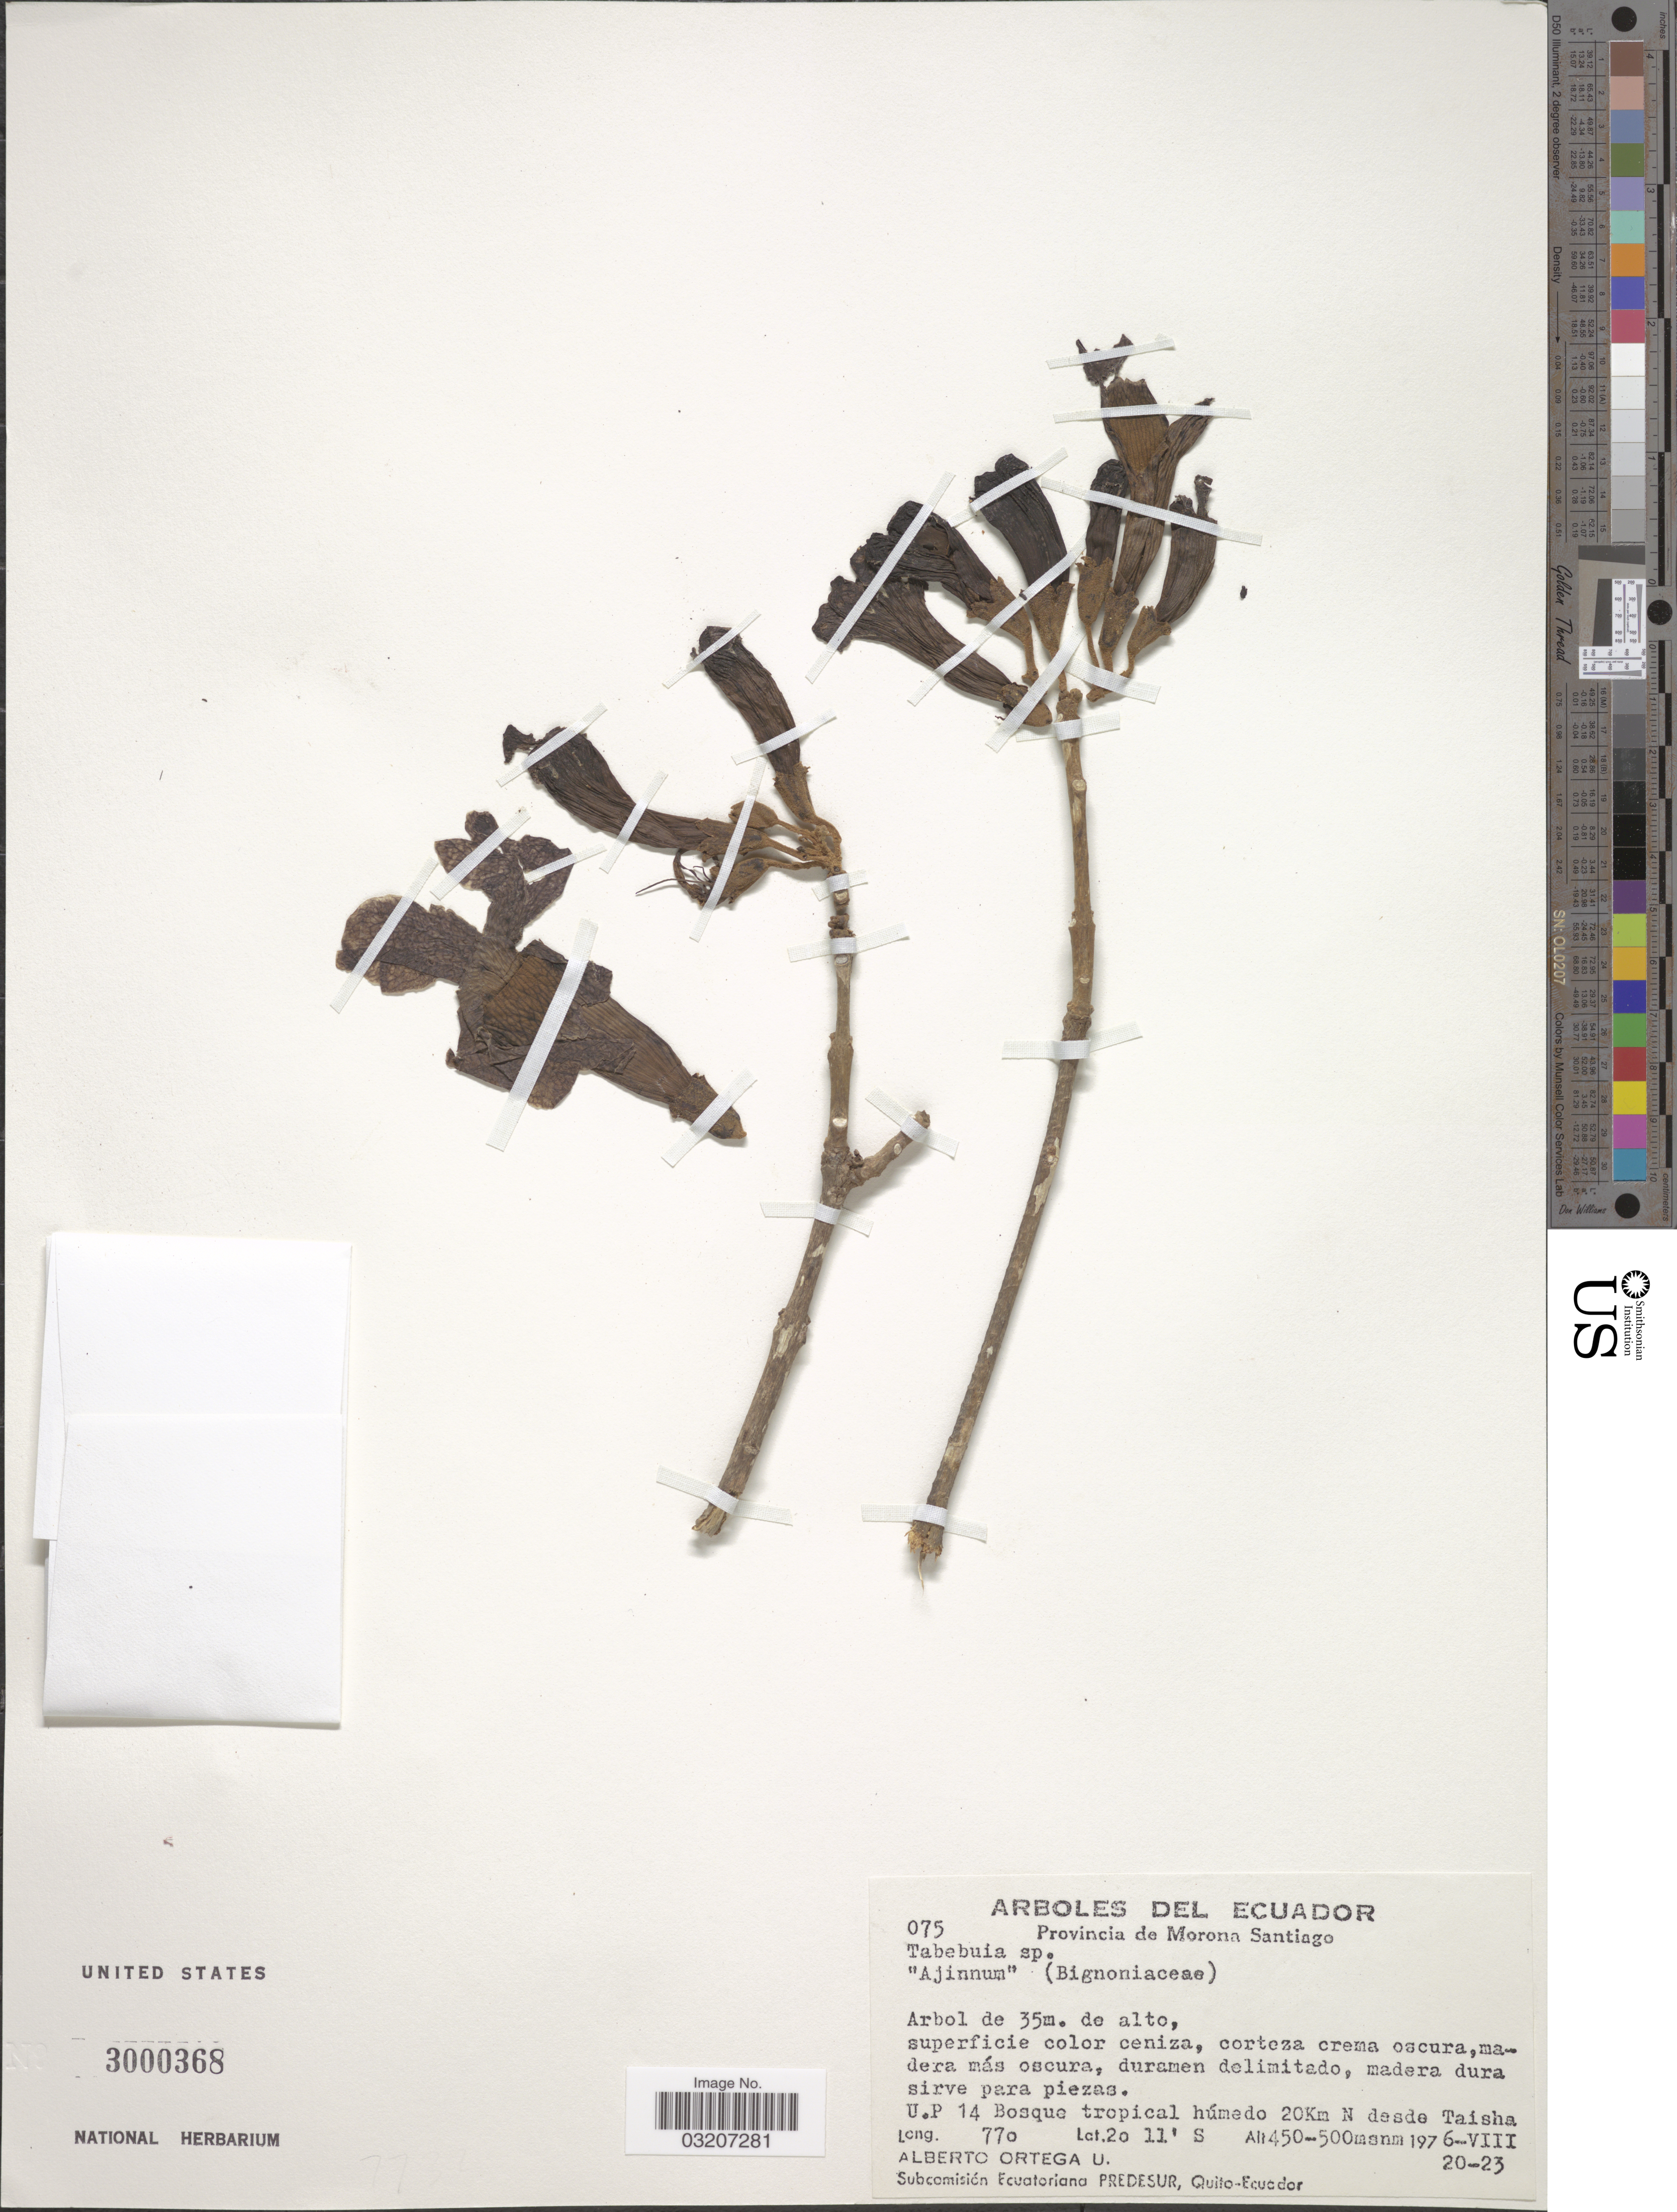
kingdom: Plantae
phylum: Tracheophyta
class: Magnoliopsida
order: Lamiales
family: Bignoniaceae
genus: Tabebuia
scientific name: Tabebuia sp.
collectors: A. T. Ortega U.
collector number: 075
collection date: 1976-08-20/1976-08-23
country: Ecuador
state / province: Morona-Santiago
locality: U.P 14 Bosque tropical húmedo 20Km N desde Taisha.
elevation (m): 450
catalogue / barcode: US 3000368